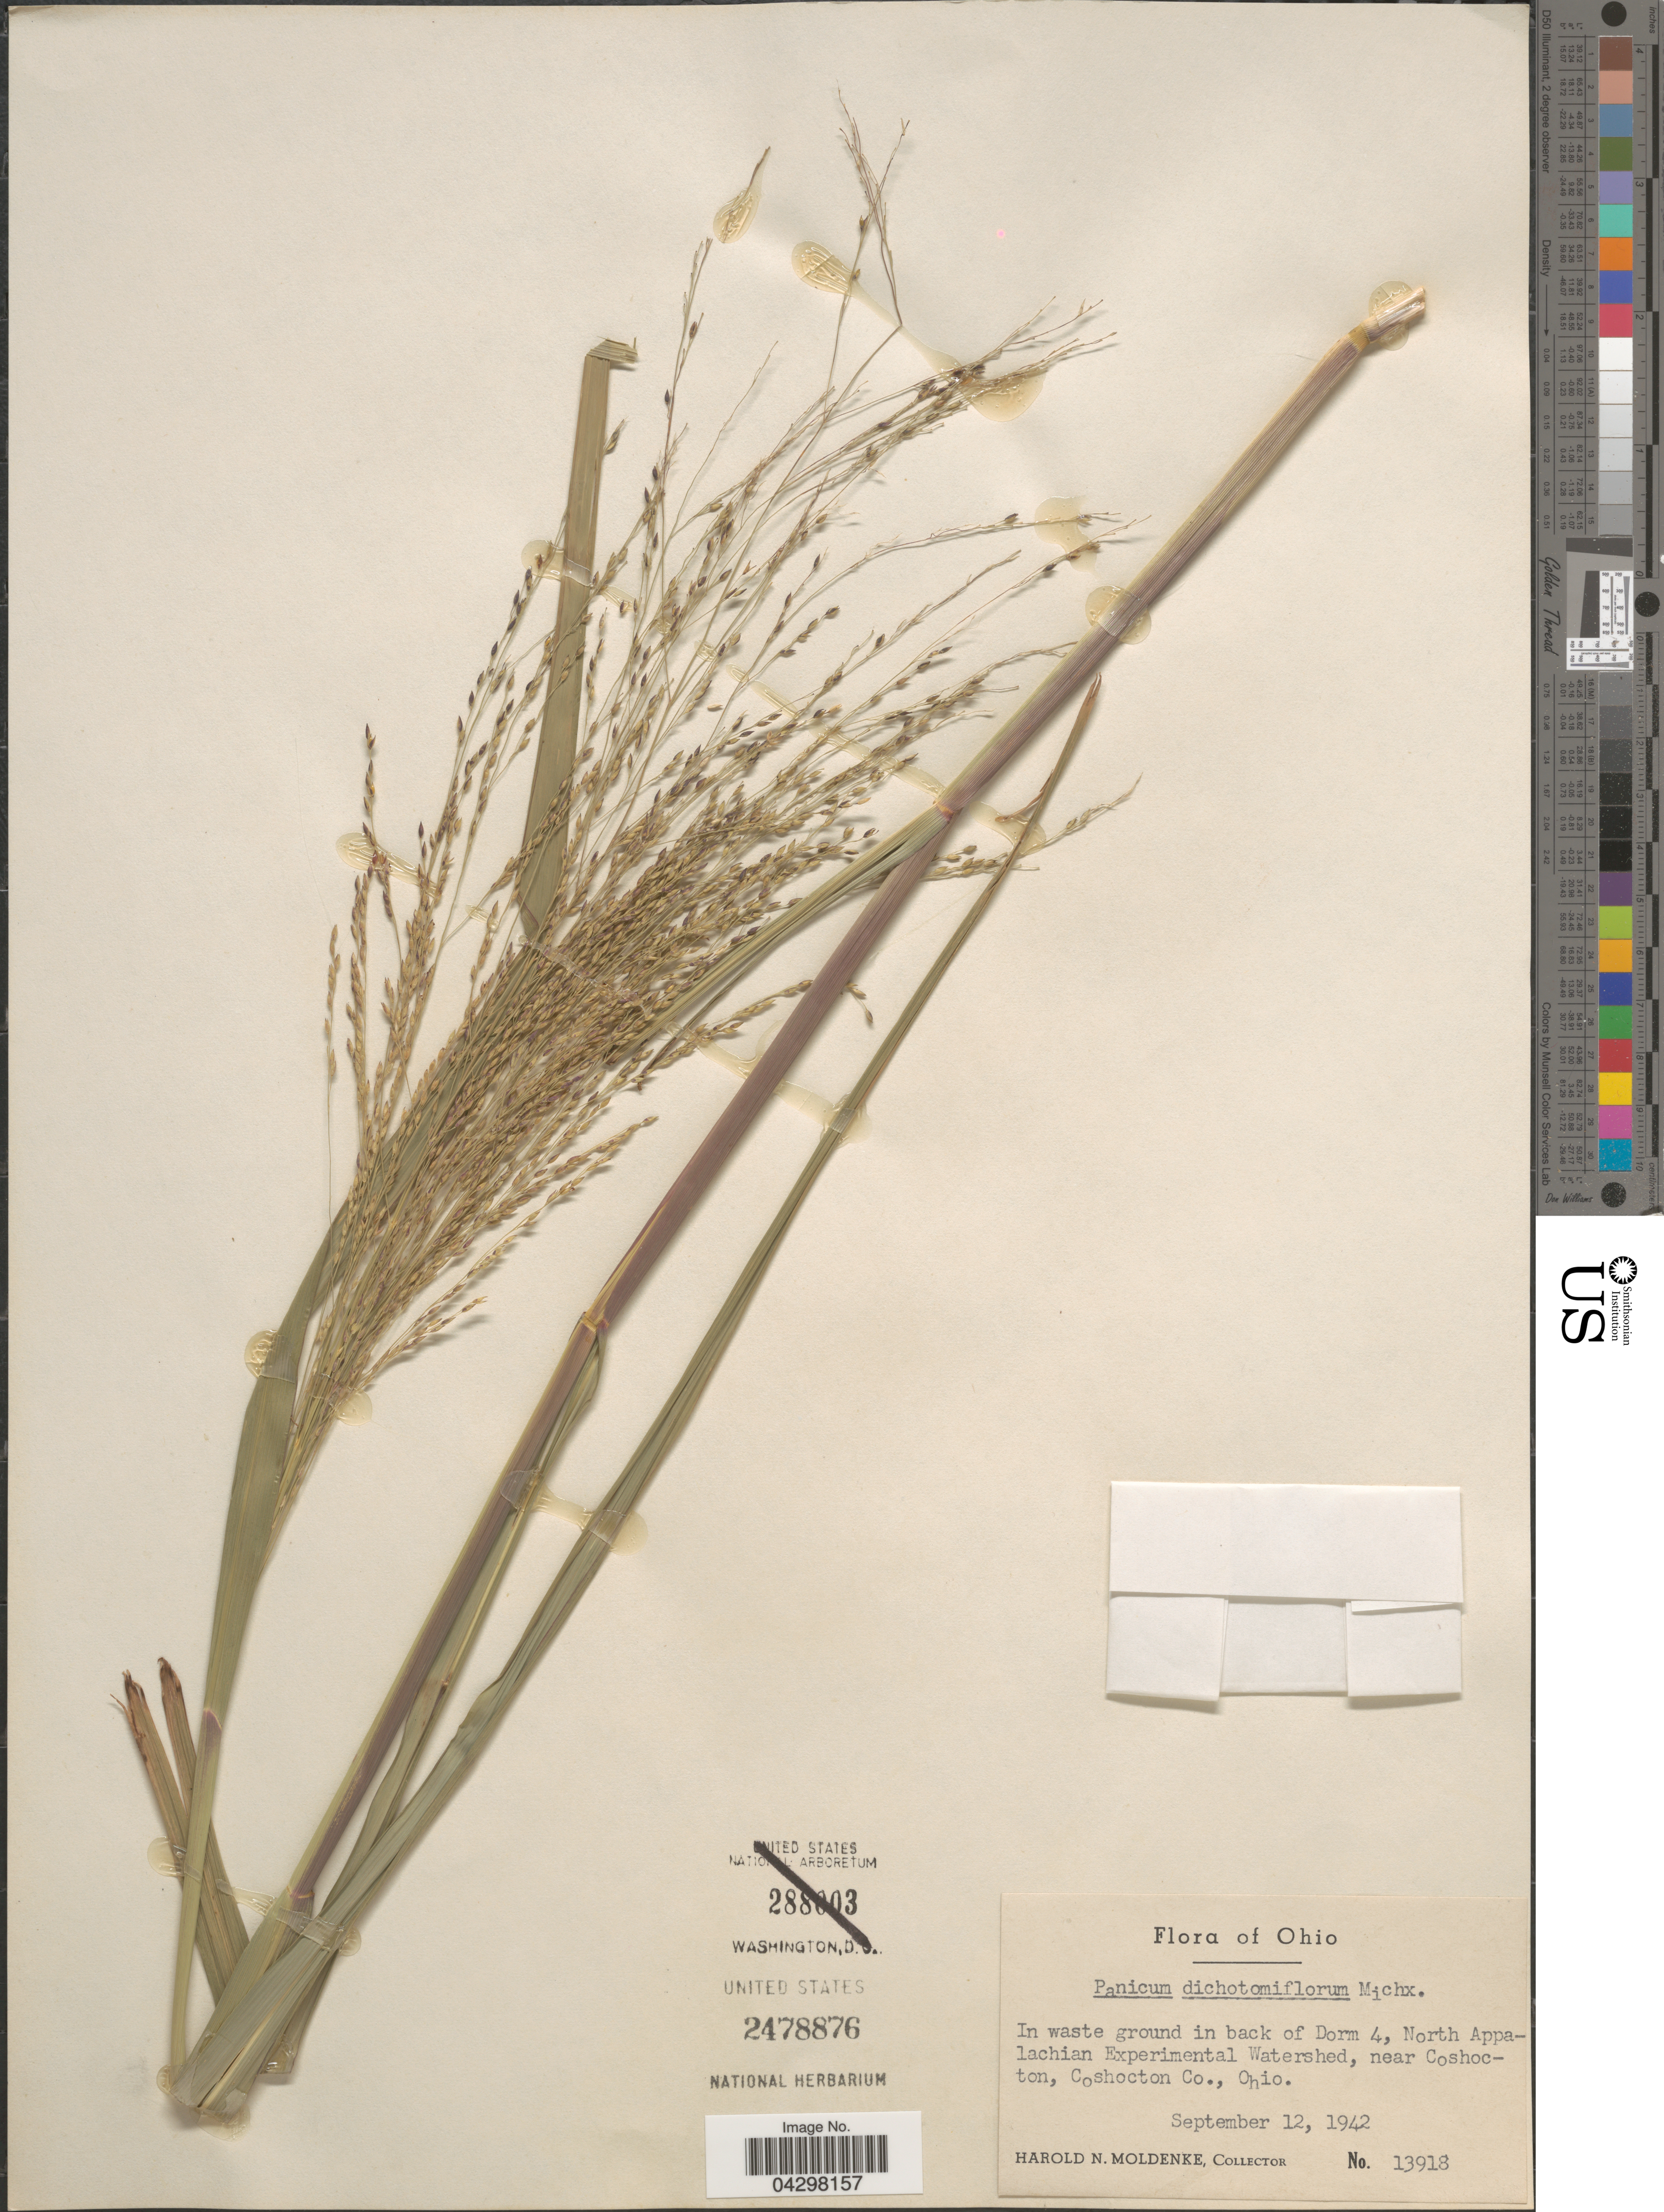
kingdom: Plantae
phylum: Tracheophyta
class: Liliopsida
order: Poales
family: Poaceae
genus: Panicum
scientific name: Panicum dichotomiflorum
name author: Michx.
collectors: H. N. Moldenke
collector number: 13918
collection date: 1942-09-12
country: United States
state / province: Ohio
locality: In waste ground in back of Dorm 4, North Appalachian Experimental Watershed, near Coshocton, Coshocton Co.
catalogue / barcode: US 2478876